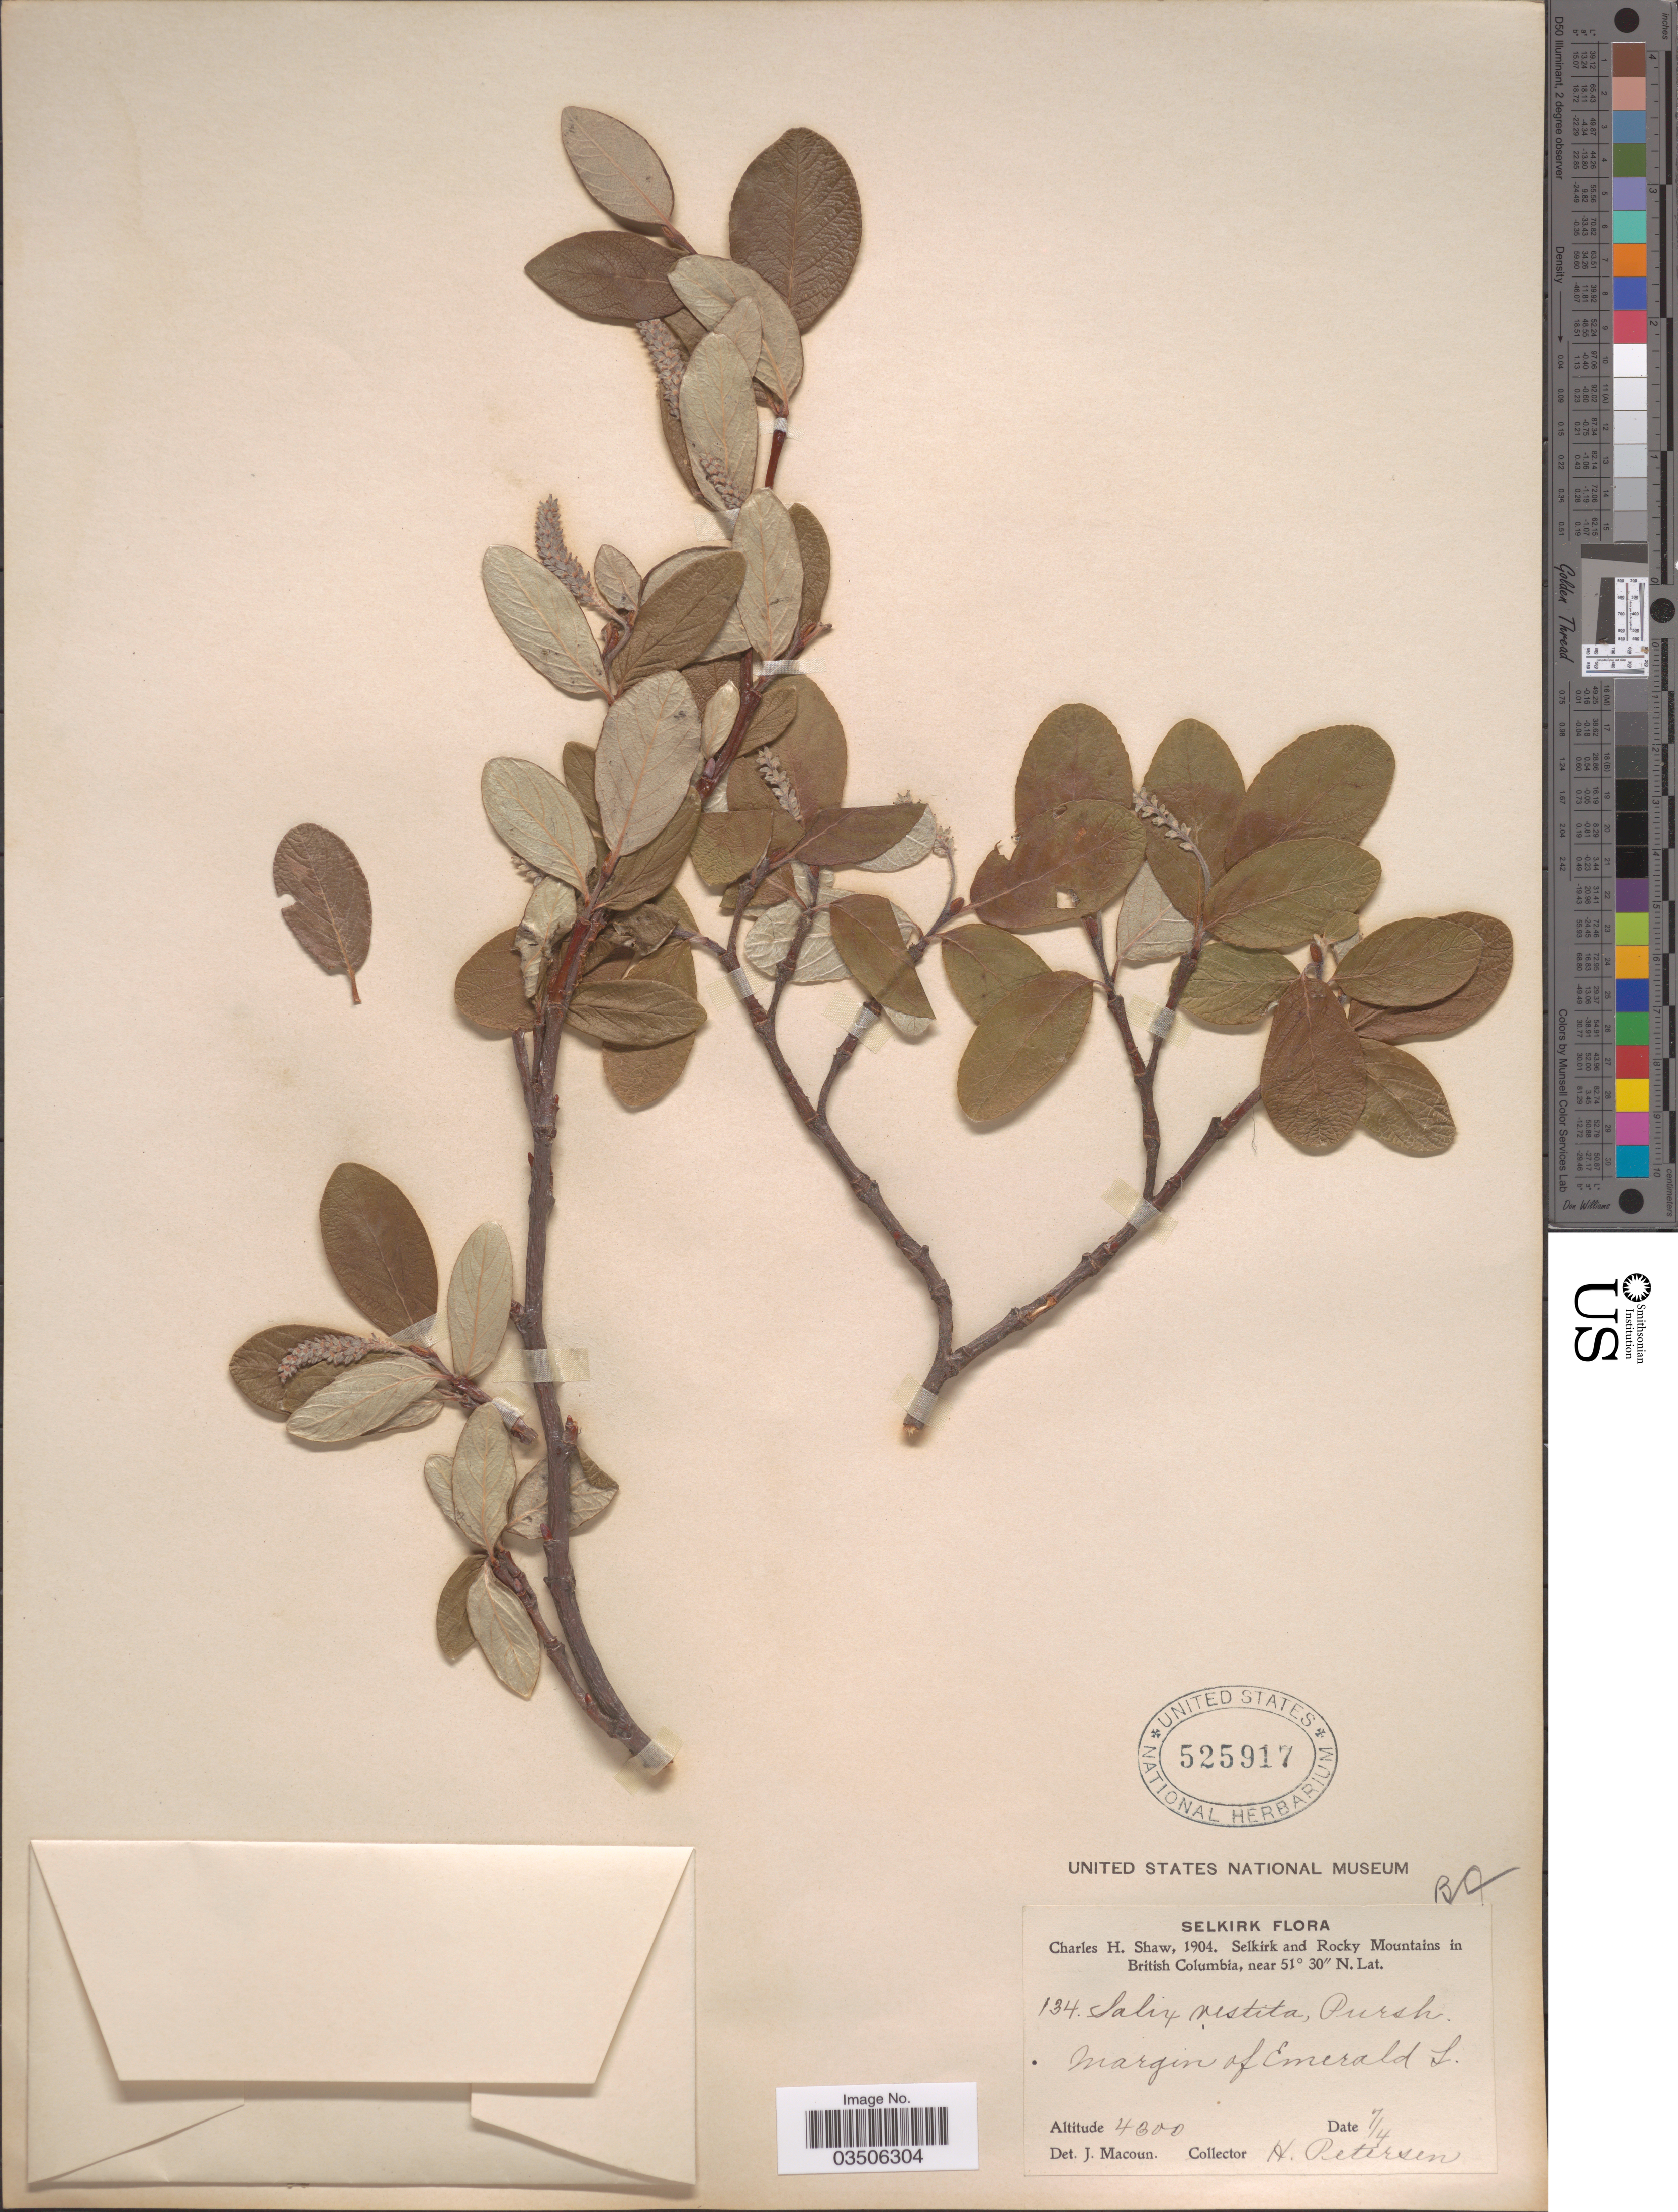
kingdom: Plantae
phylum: Tracheophyta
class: Magnoliopsida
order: Malpighiales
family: Salicaceae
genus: Salix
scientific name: Salix vestita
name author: Pursh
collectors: H. Petersen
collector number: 134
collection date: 1904-04-07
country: Canada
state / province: British Columbia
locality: Selkirk and Rocky Mountains. Margin of Emerald I.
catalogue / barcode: US 525917